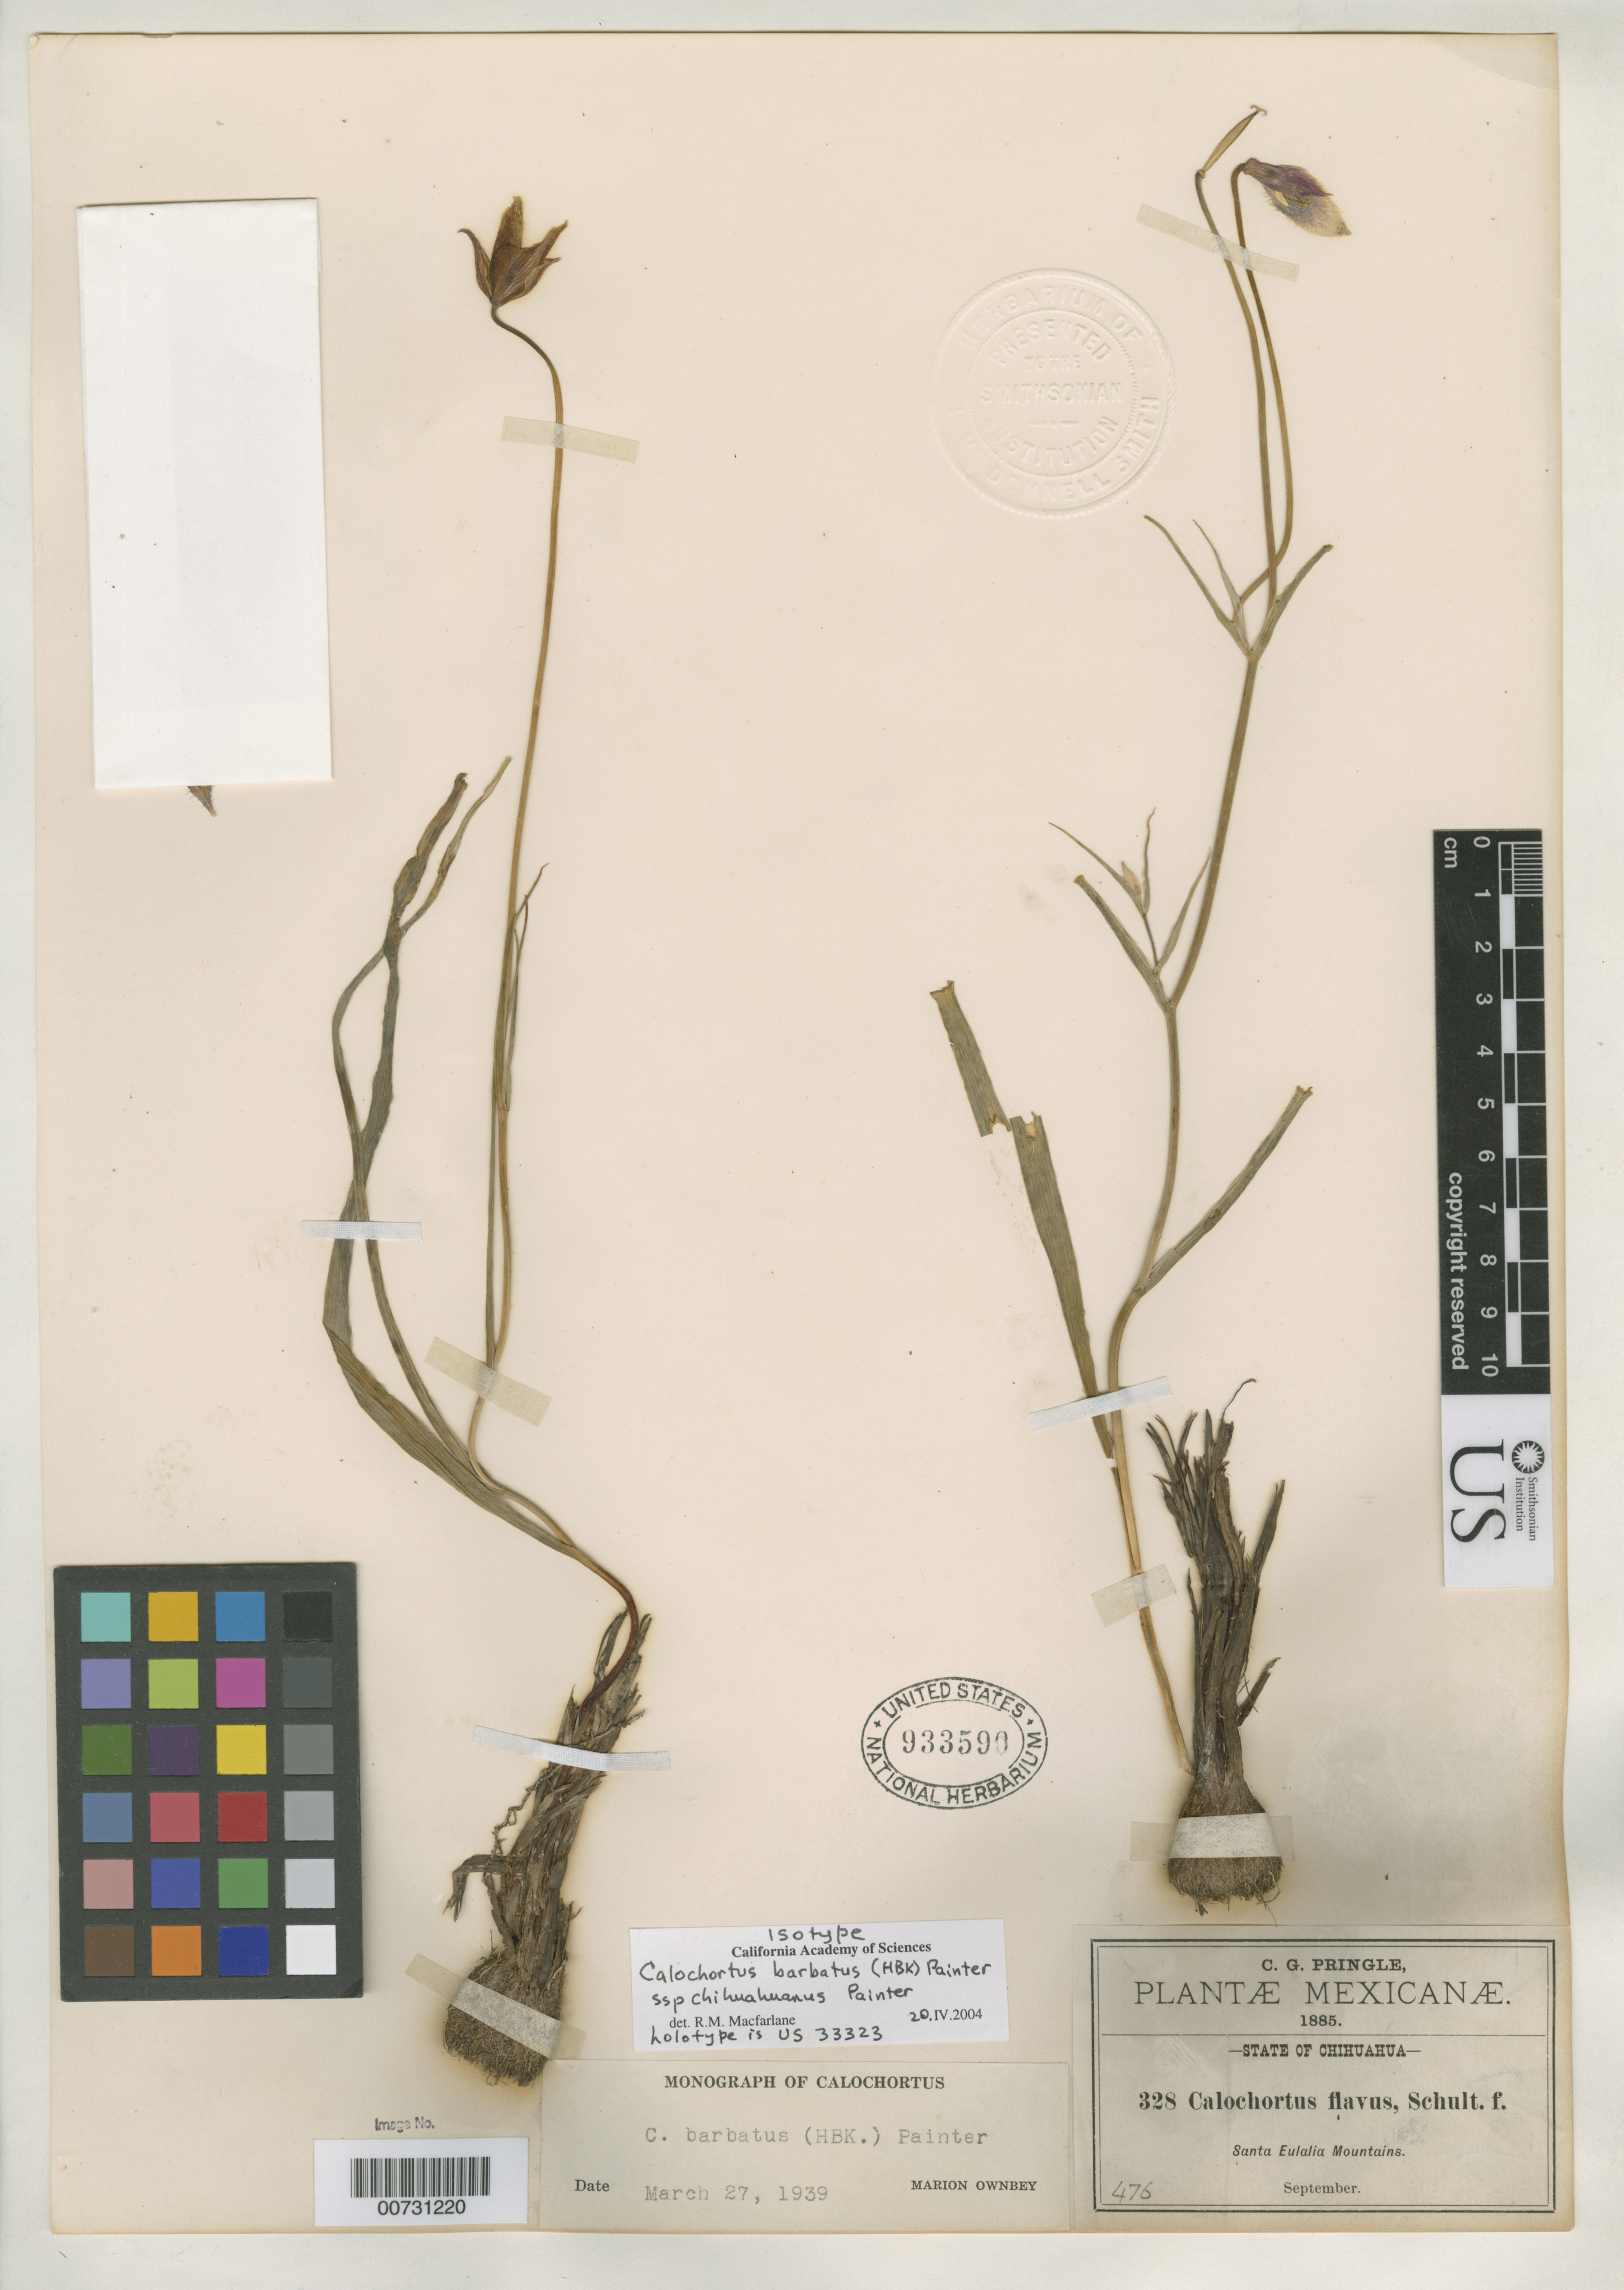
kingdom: Plantae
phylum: Tracheophyta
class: Liliopsida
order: Liliales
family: Liliaceae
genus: Calochortus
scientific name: Calochortus barbatus subsp. chihuahuanus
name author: J.H. Painter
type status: Isotype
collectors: C. G. Pringle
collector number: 328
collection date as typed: Sep 1885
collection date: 1885-09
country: Mexico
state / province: Chihuahua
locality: Santa Eulalia Mountains.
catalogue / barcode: US 933590